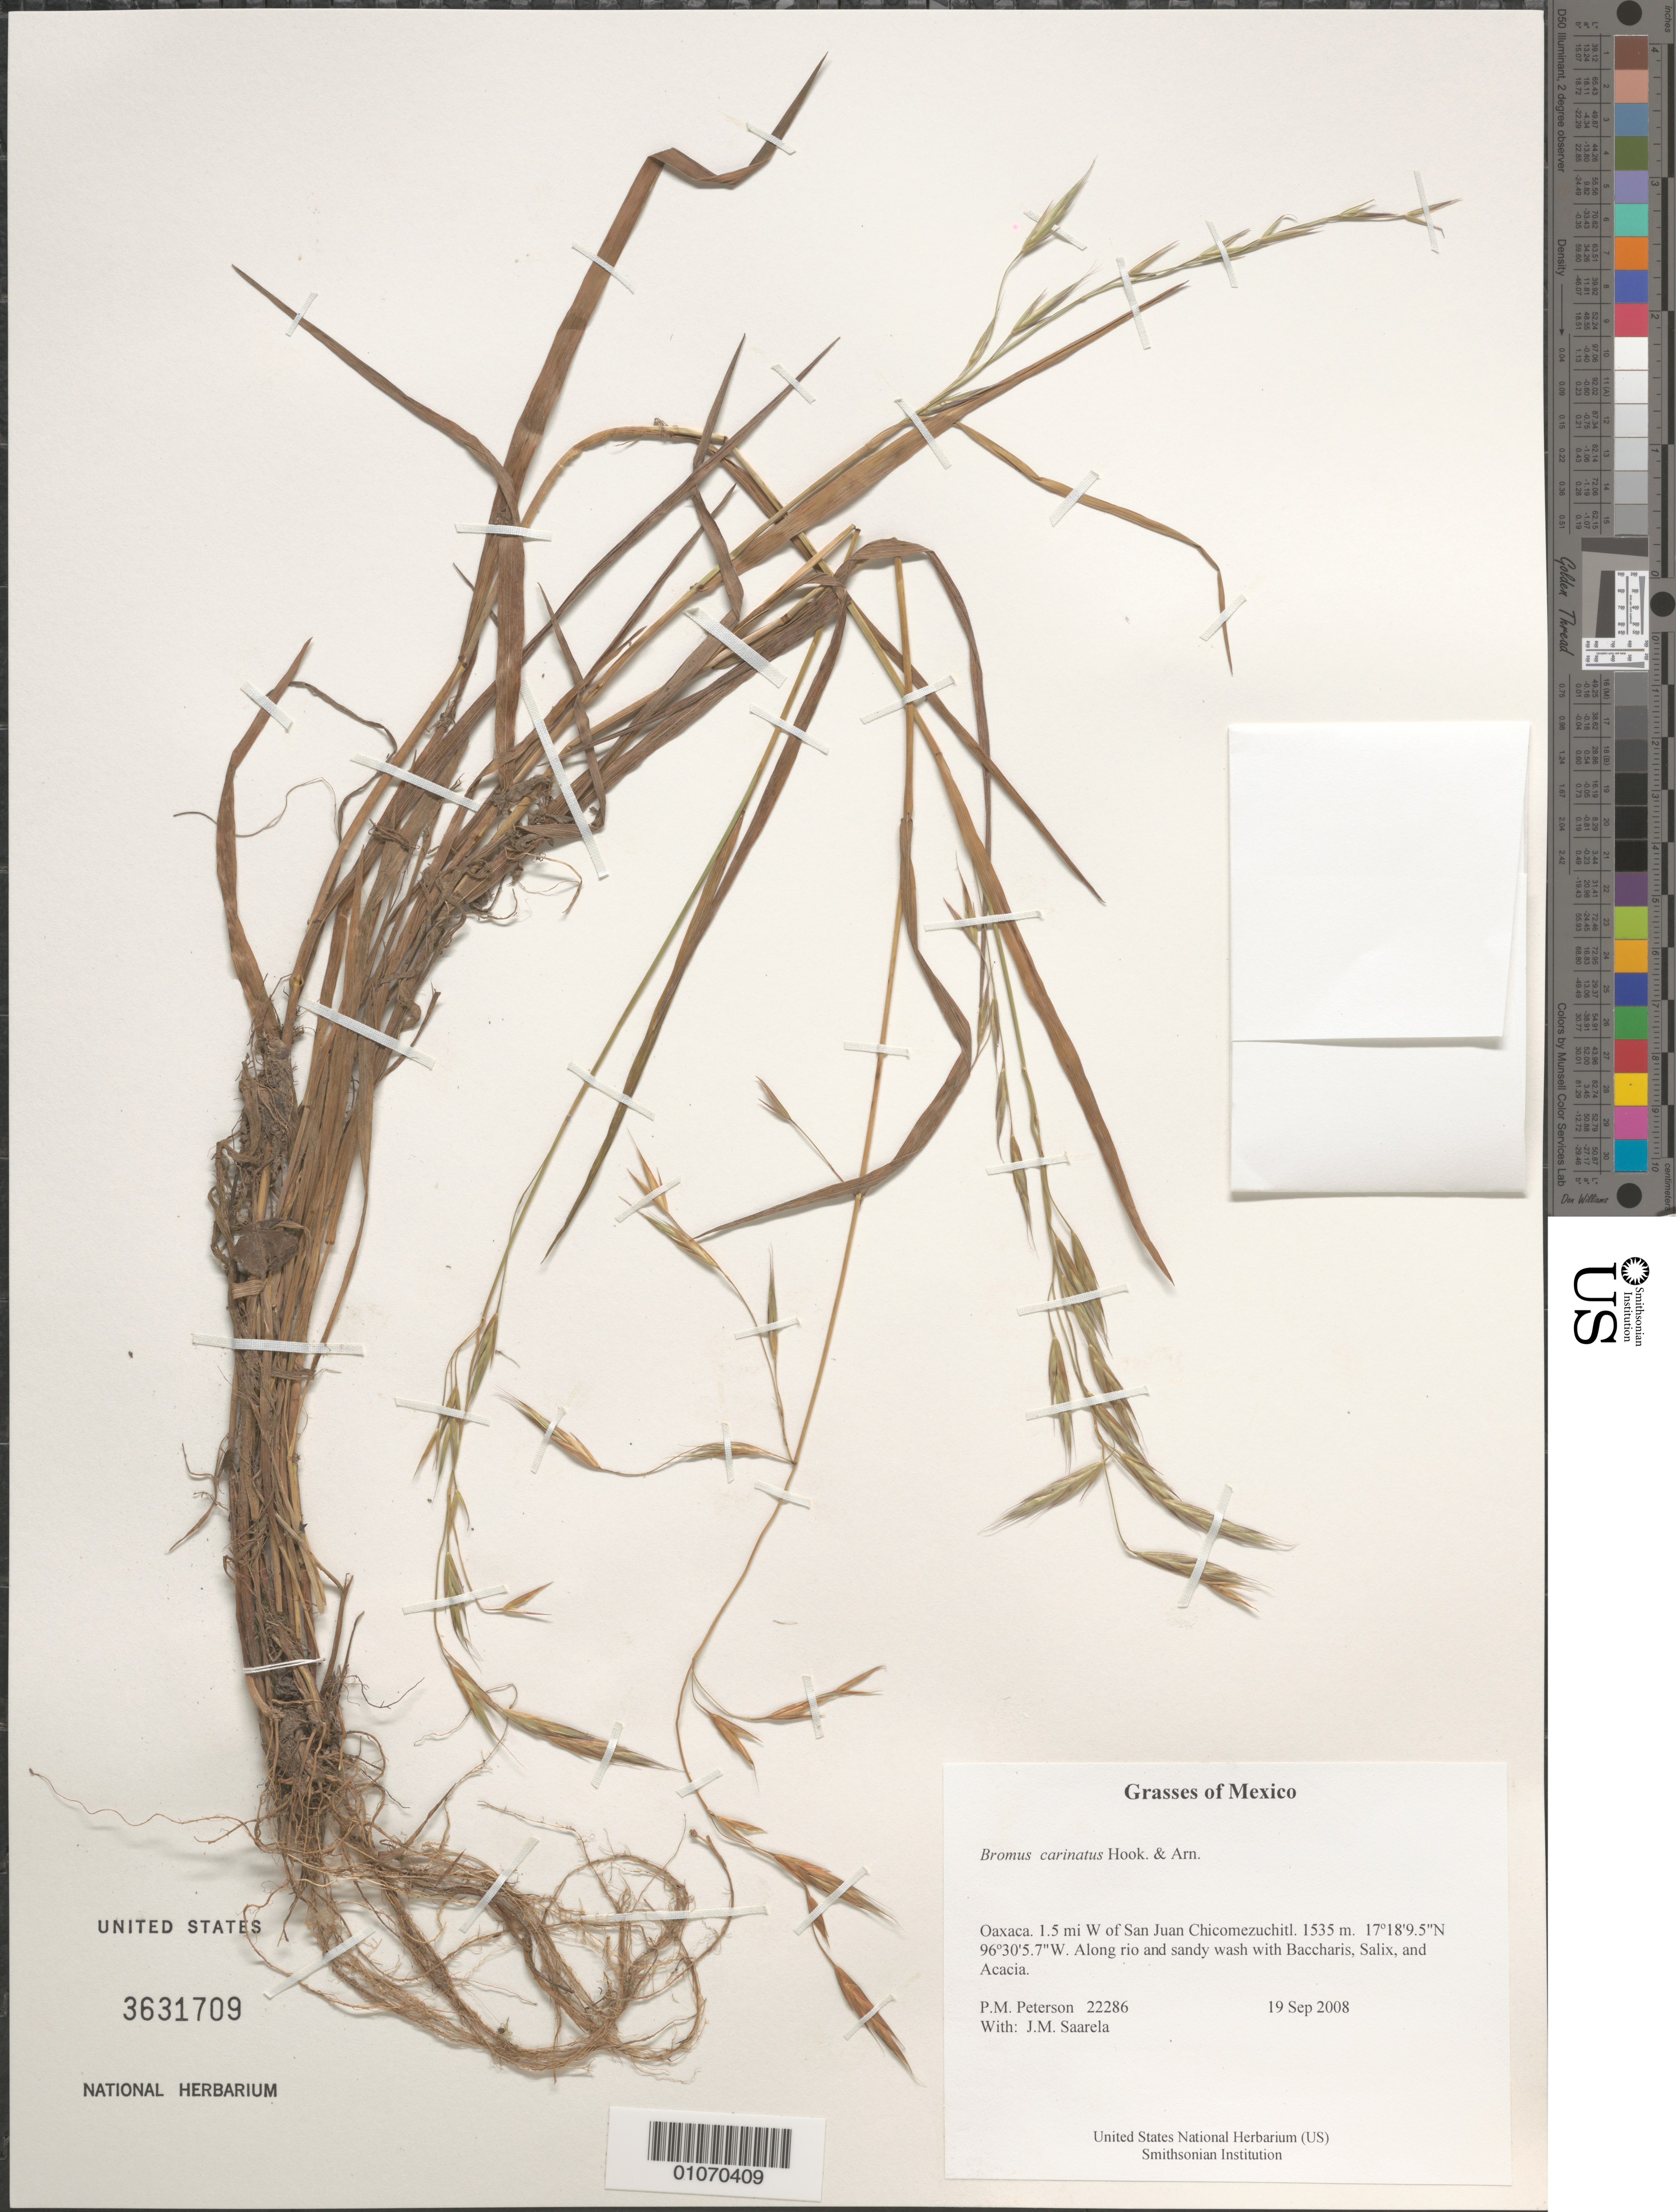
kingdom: Plantae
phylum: Tracheophyta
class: Liliopsida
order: Poales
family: Poaceae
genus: Bromus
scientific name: Bromus carinatus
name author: Hook. & Arn.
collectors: P. M. Peterson & J. Saarela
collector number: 22286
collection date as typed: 19 Sep 2008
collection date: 2008-09-19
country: Mexico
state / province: Oaxaca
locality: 1.5 mi W of San Juan Chicomezuchitl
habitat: Along rio and sandy wash with Baccharis, Salix, and Acacia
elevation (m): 1535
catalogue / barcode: US 3631709